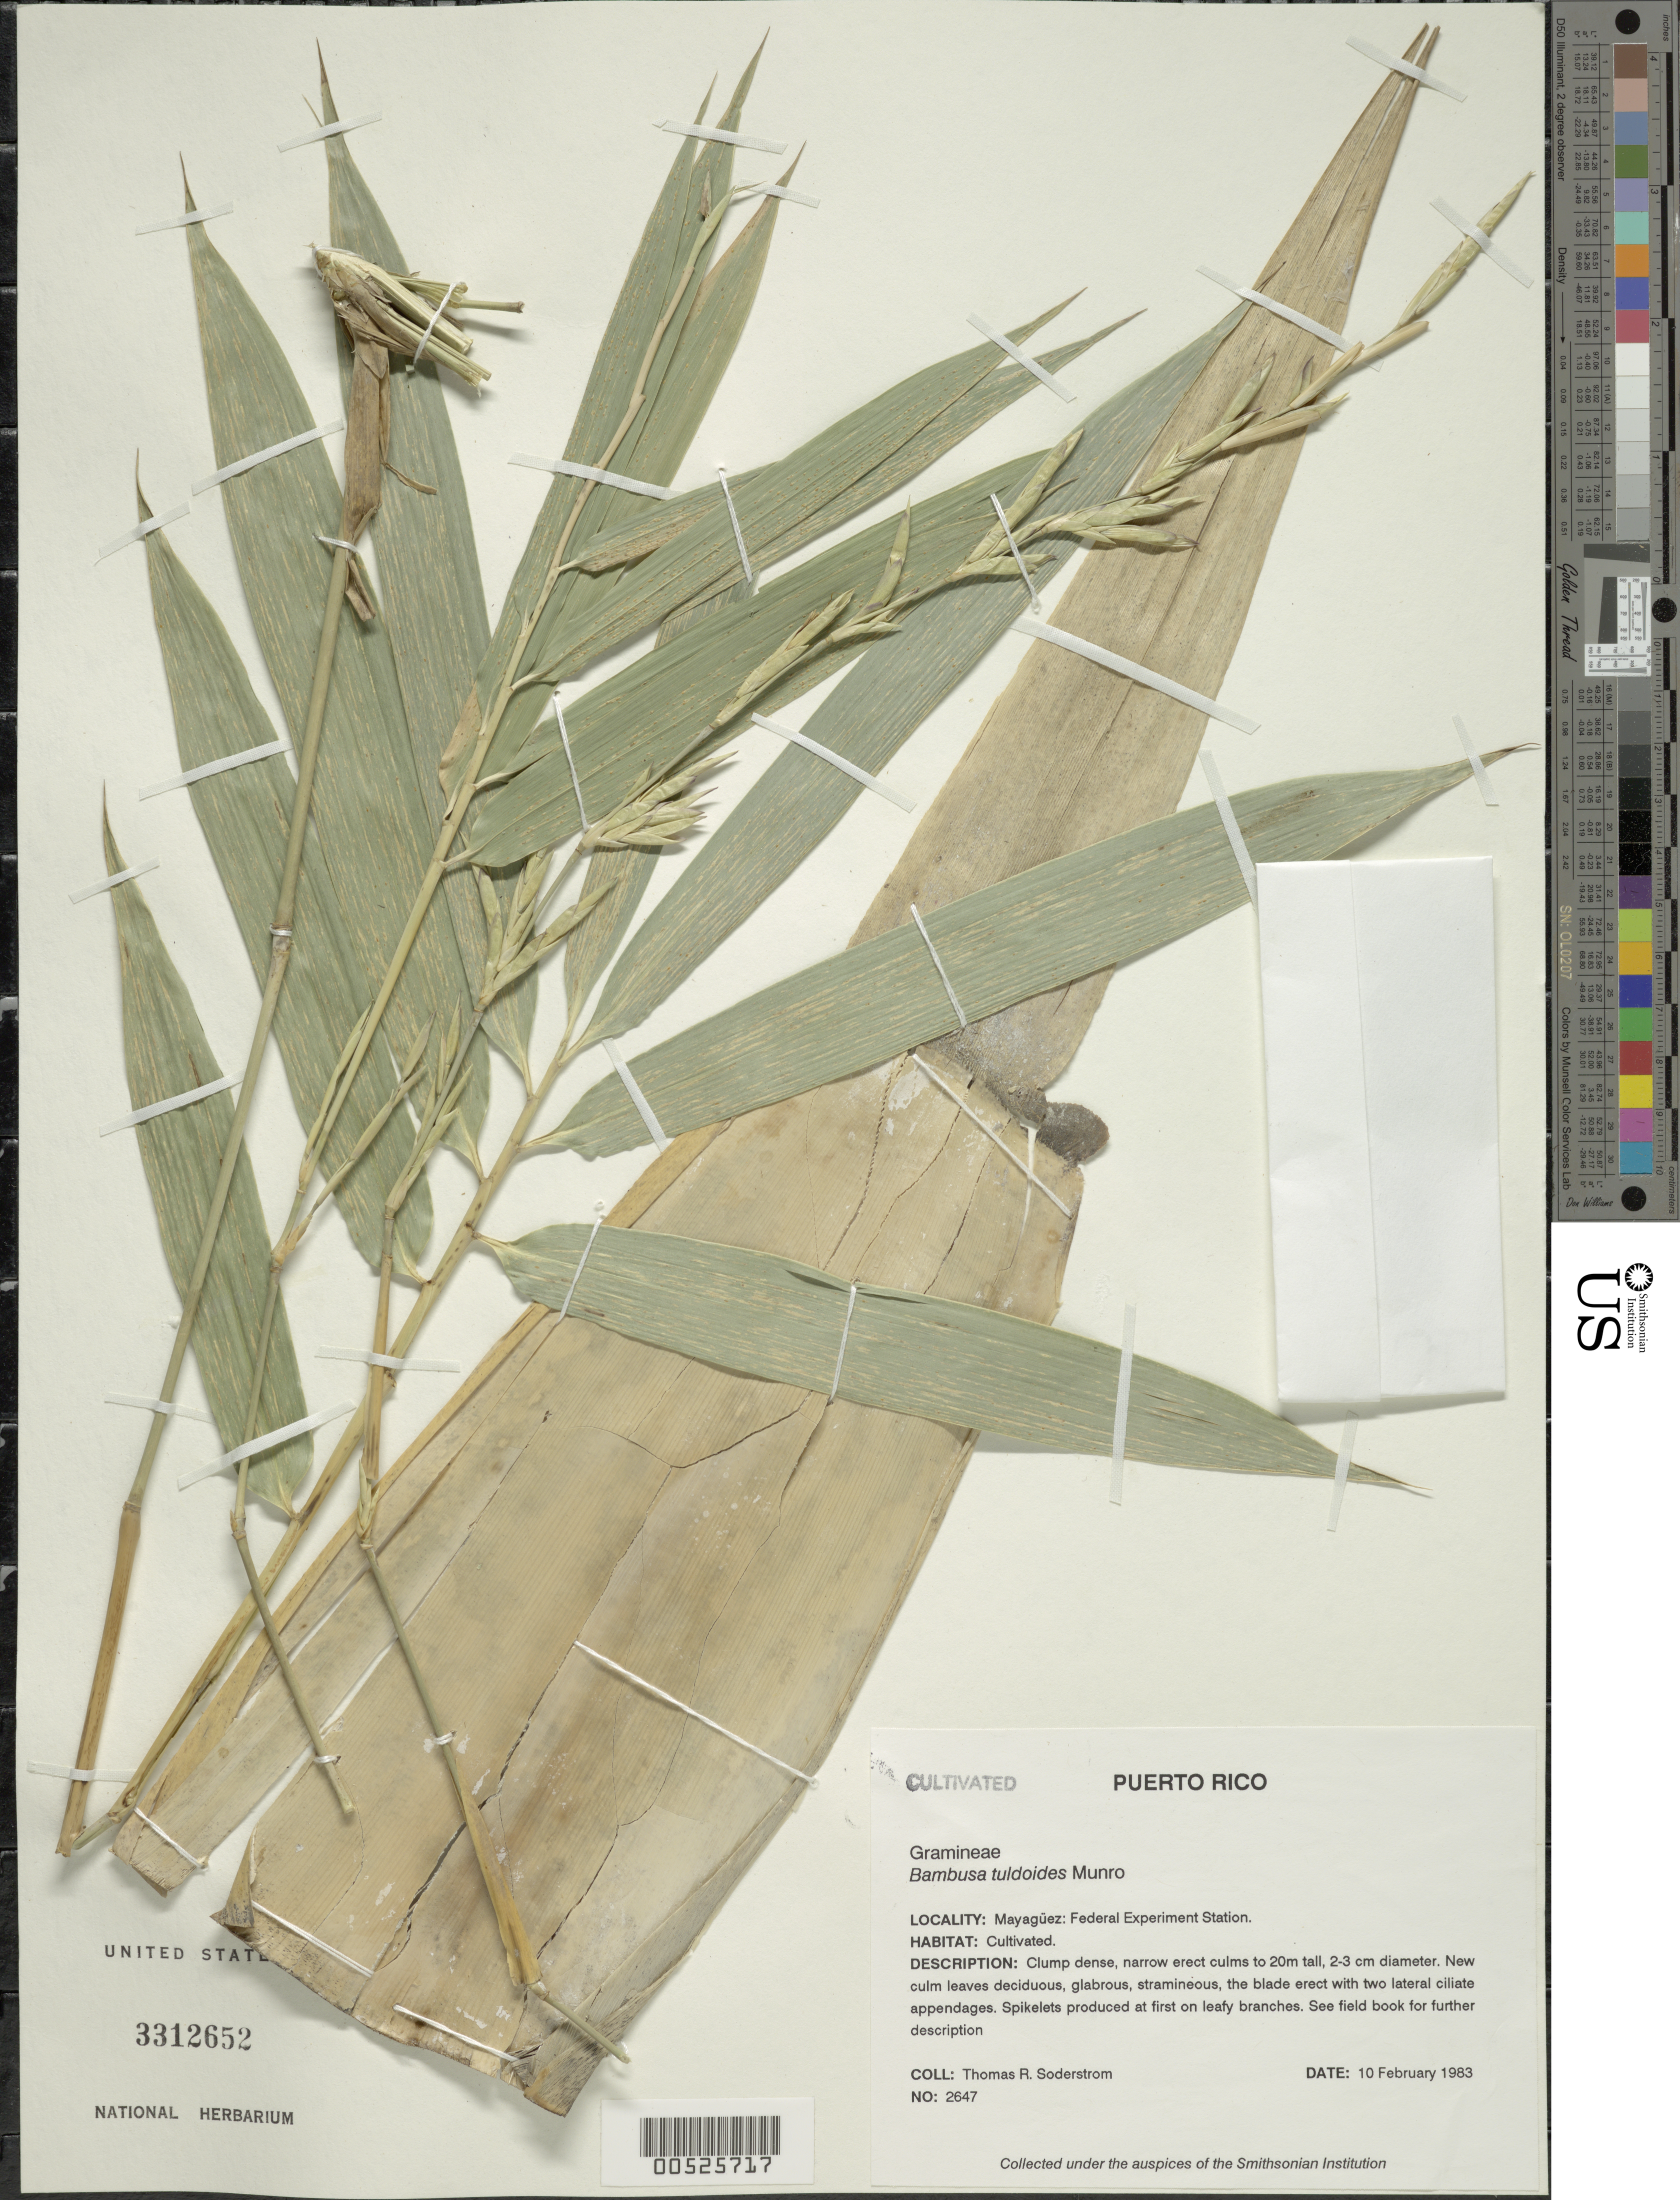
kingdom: Plantae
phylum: Tracheophyta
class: Liliopsida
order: Poales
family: Poaceae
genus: Bambusa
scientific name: Bambusa tuldoides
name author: Munro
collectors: T. R. Soderstrom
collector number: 2647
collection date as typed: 10 Feb 1983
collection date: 1983-02-10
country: Puerto Rico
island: Greater Antilles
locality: Mayaguez; federal experiment station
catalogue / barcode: US 3312652